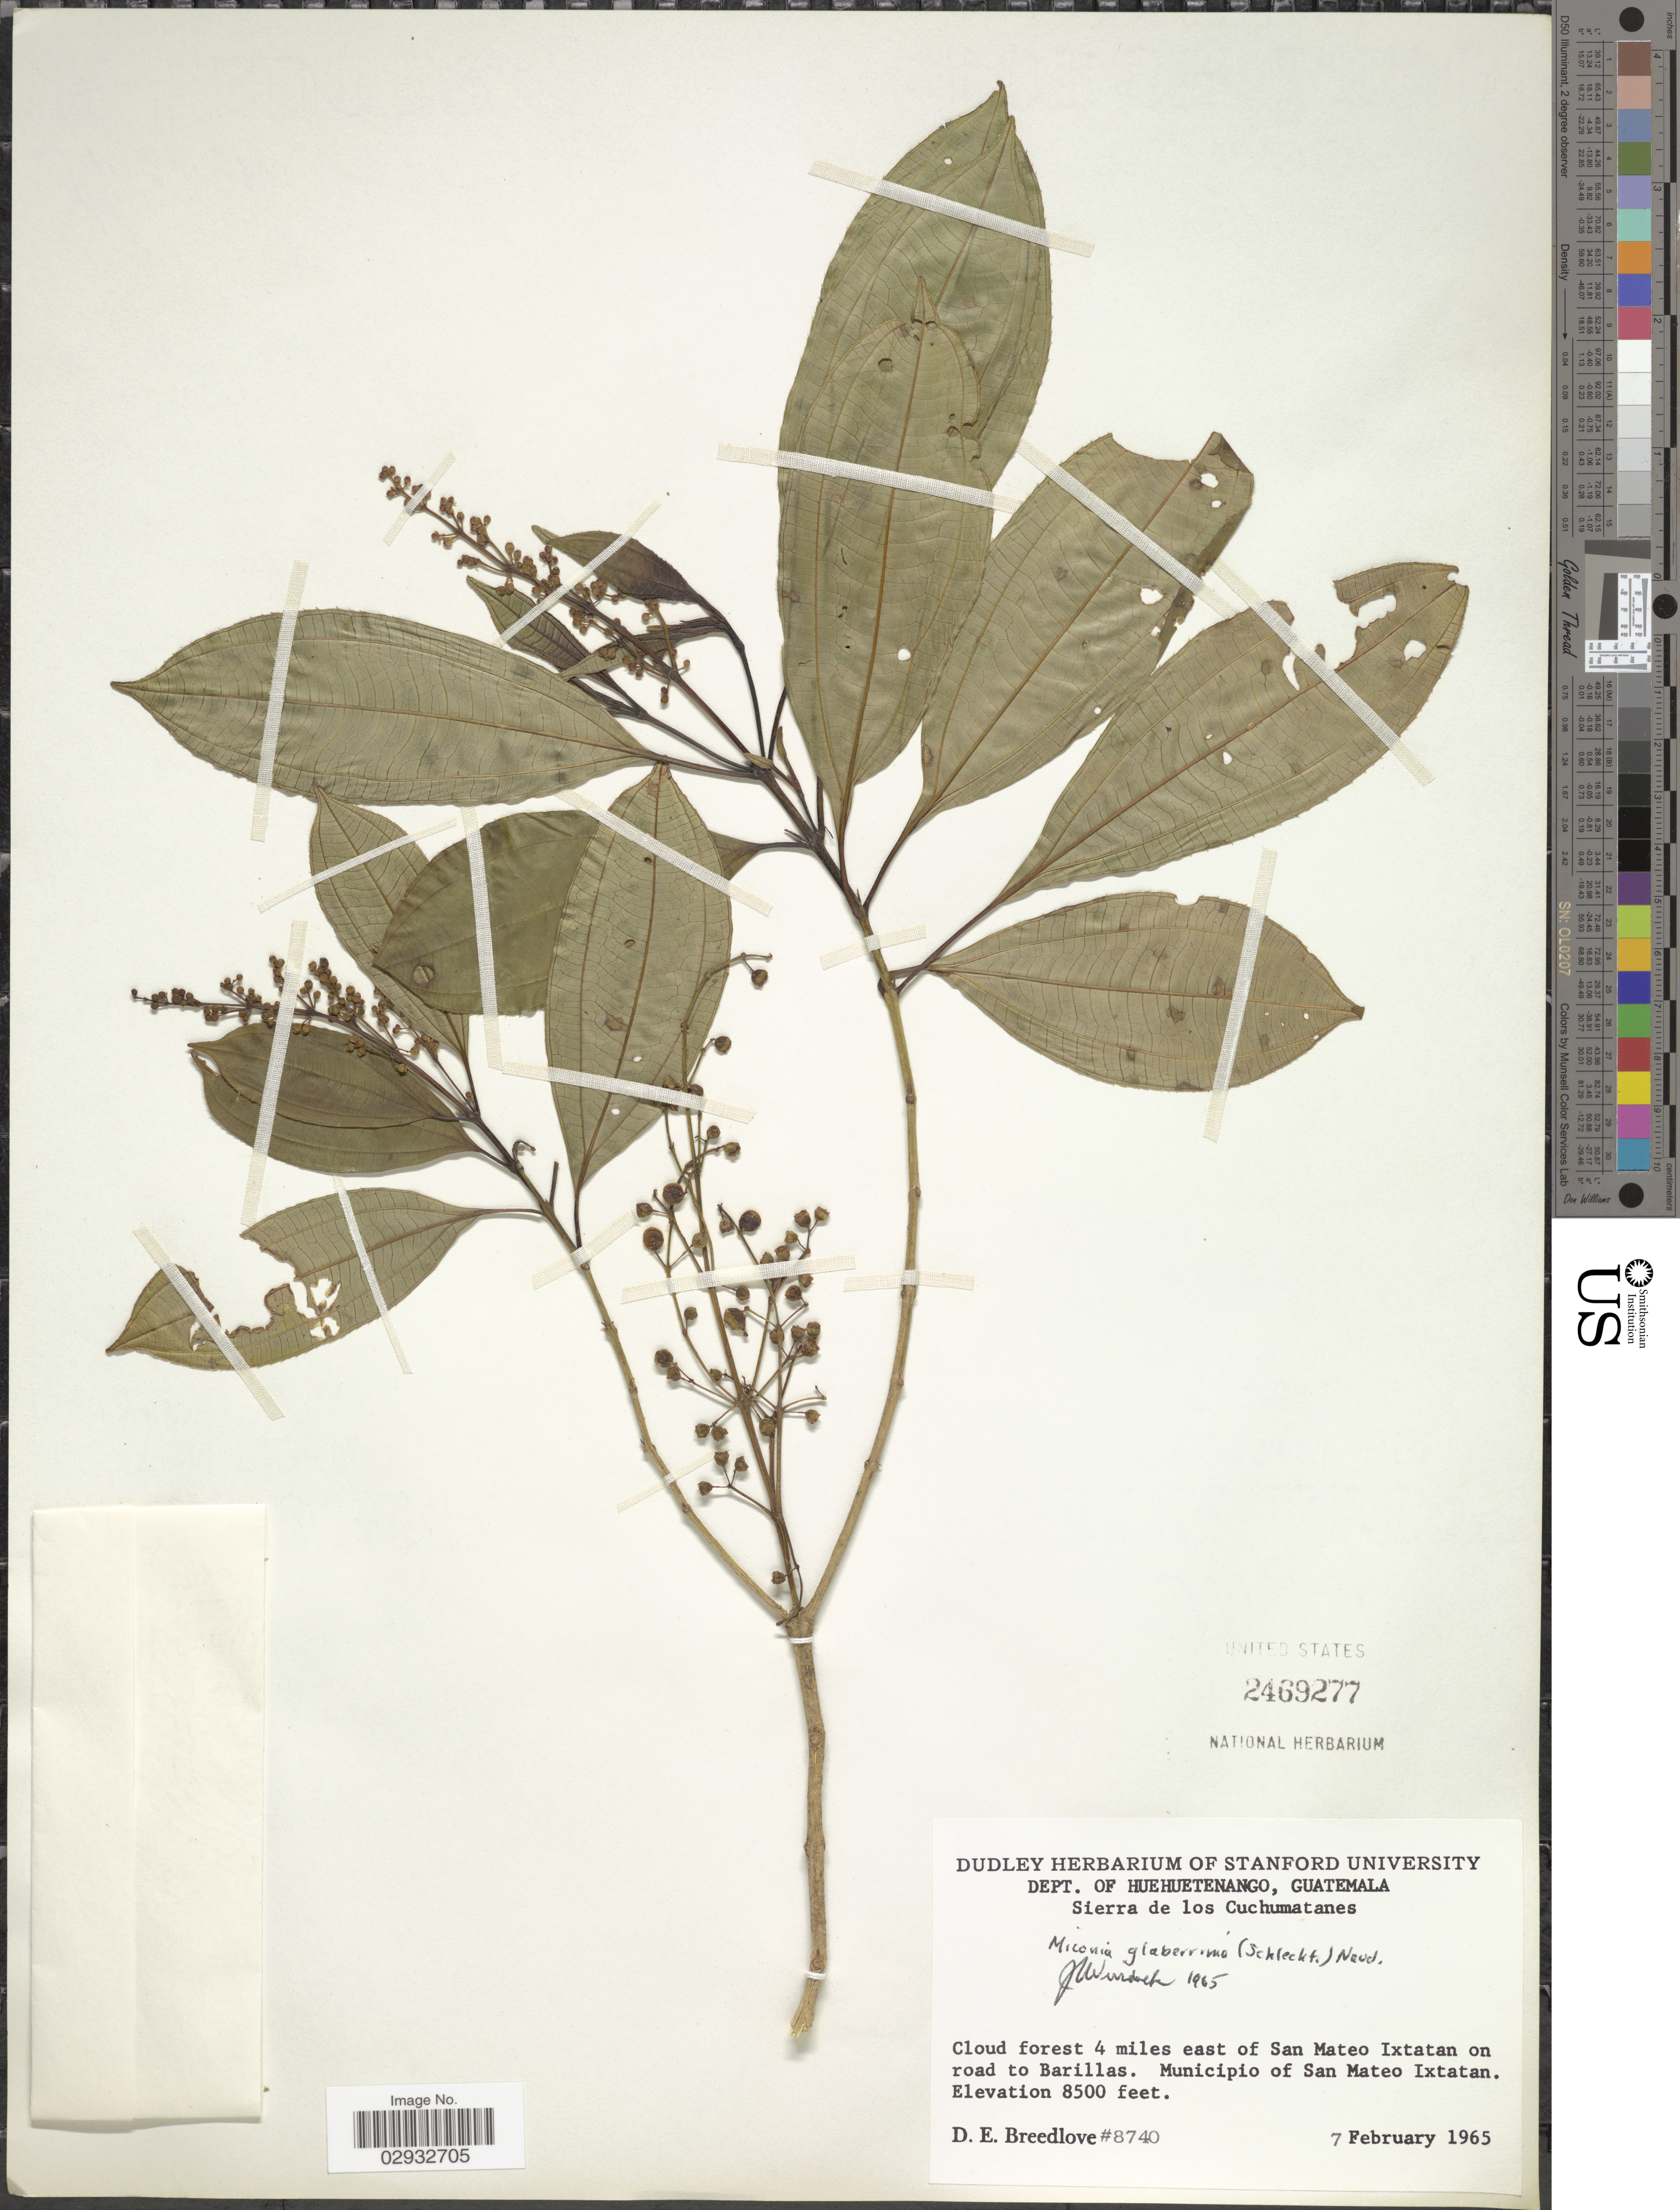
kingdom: Plantae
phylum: Tracheophyta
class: Magnoliopsida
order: Myrtales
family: Melastomataceae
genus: Miconia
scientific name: Miconia glaberrima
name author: (Schltdl.) Naudin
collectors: D. E. Breedlove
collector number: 8740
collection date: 1965-02-07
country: Guatemala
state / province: Huehuetenango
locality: Dept. of Huehuetenango. Sierra de los Cuchumatanes. Cloud forest 4 miles east of San Mateo Ixtatan on road to Barillas. Municipio of San Mateo Ixtatan.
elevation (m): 2591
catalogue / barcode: US 2469277